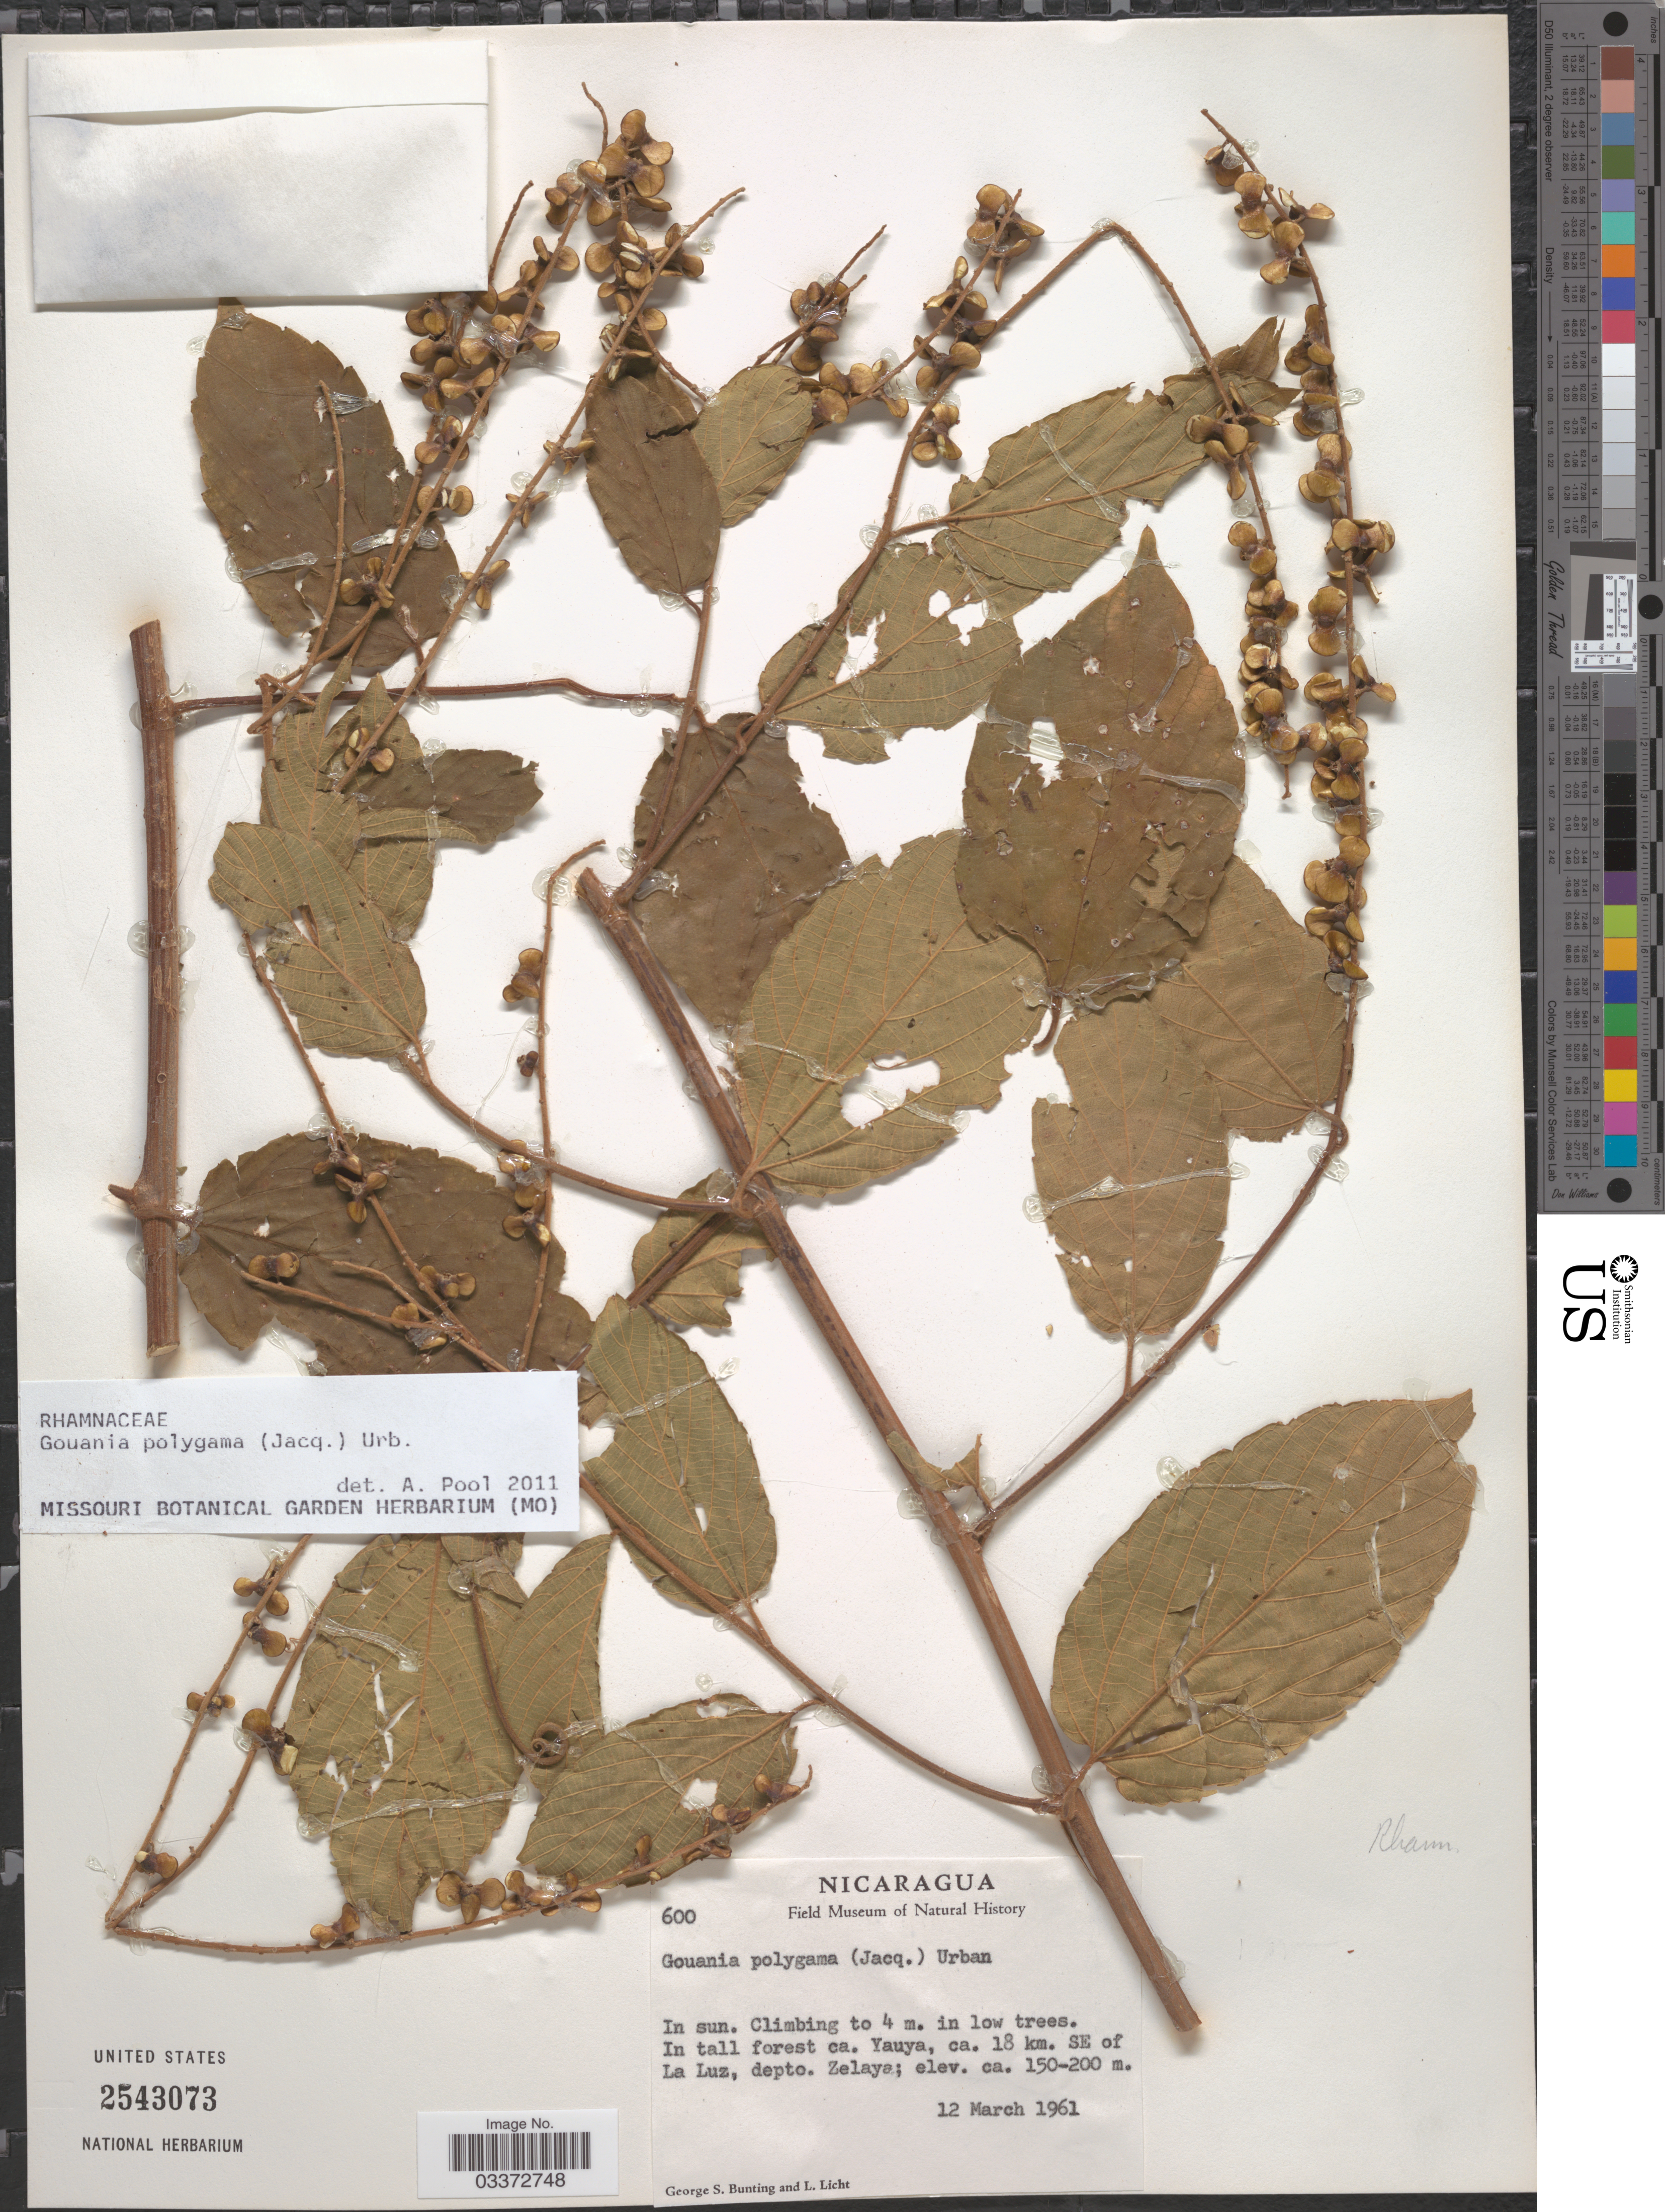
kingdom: Plantae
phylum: Tracheophyta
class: Magnoliopsida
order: Rosales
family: Rhamnaceae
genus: Gouania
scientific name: Gouania polygama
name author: (Jacq.) Urb.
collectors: G. S. Bunting & L. Licht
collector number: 600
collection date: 1961-03-12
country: Nicaragua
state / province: Atlántico Norte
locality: In tall forest ca. Yauya, ca. 18 km. SE of La Luz, depto. Zelaya.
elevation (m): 150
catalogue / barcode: US 2543073